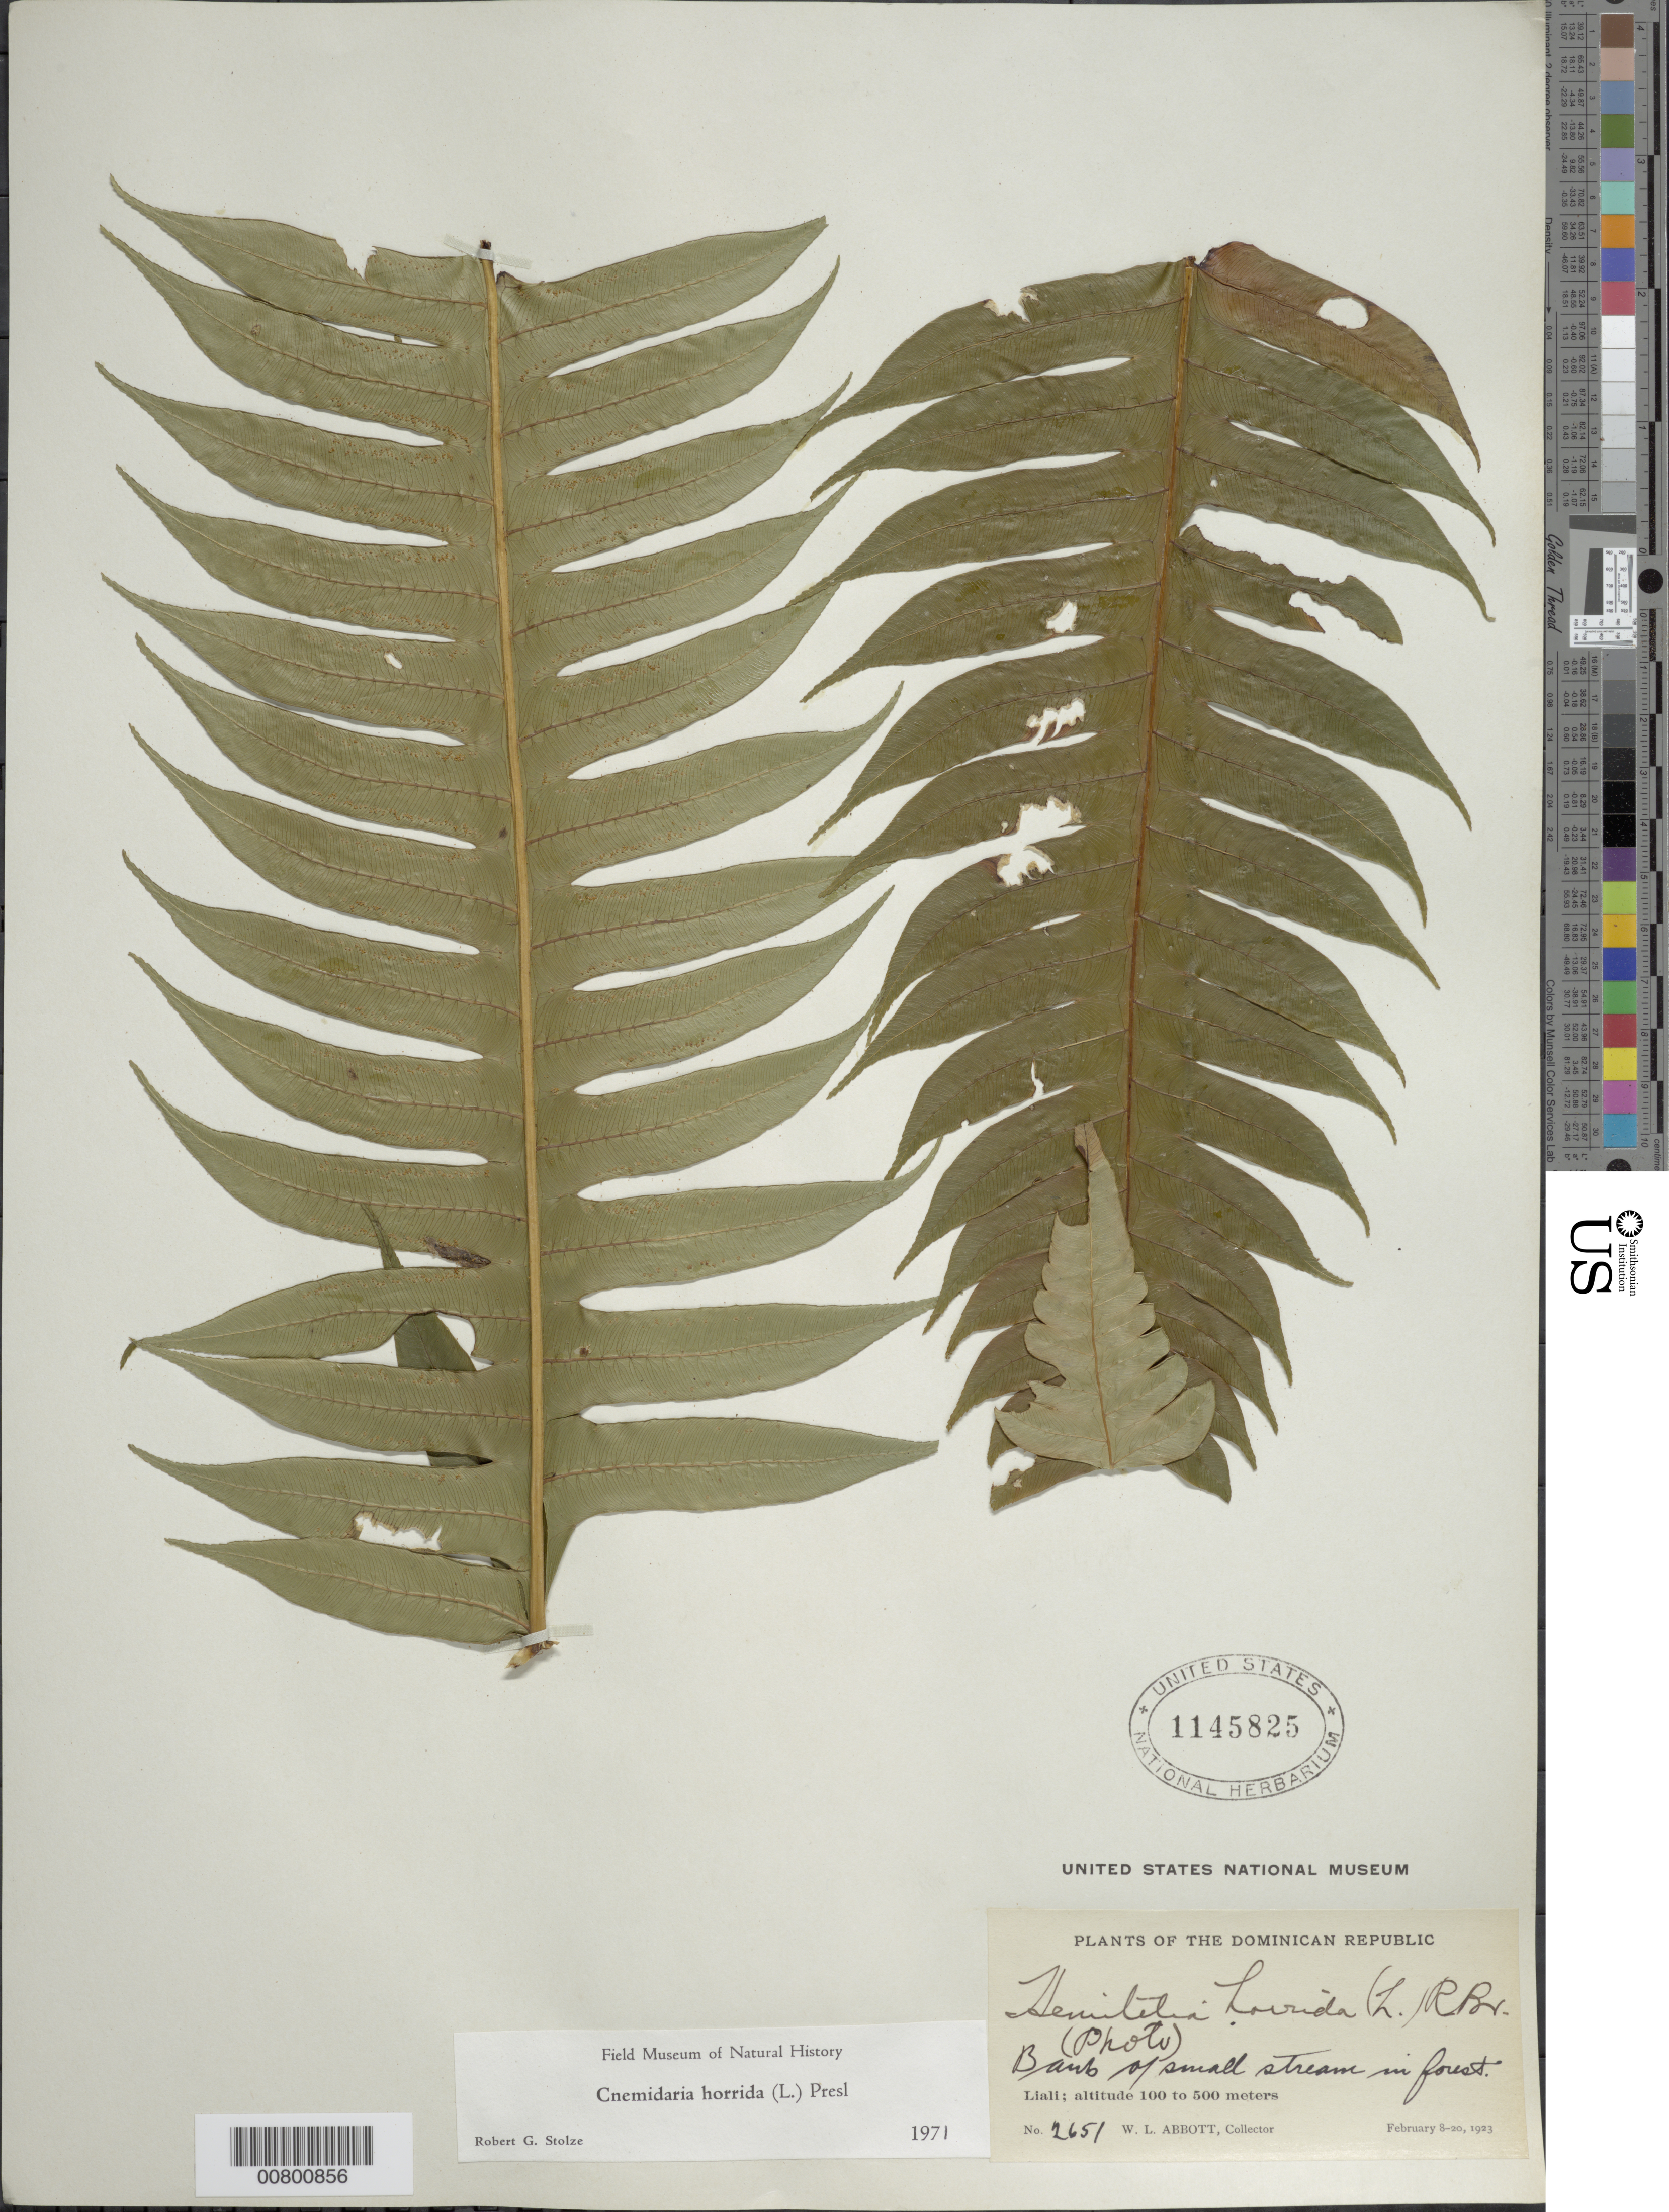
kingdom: Plantae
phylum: Tracheophyta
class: Polypodiopsida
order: Cyatheales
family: Cyatheaceae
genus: Cyathea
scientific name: Cyathea horrida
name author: (L.) Sm.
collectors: W. L. Abbott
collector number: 2651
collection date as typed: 08 Feb 1923 to 20 Feb 1923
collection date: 1923-02-08/1923-02-20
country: Dominican Republic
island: Hispaniola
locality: Liali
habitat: Bank of small stream in forest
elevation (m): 100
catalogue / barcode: US 1145825